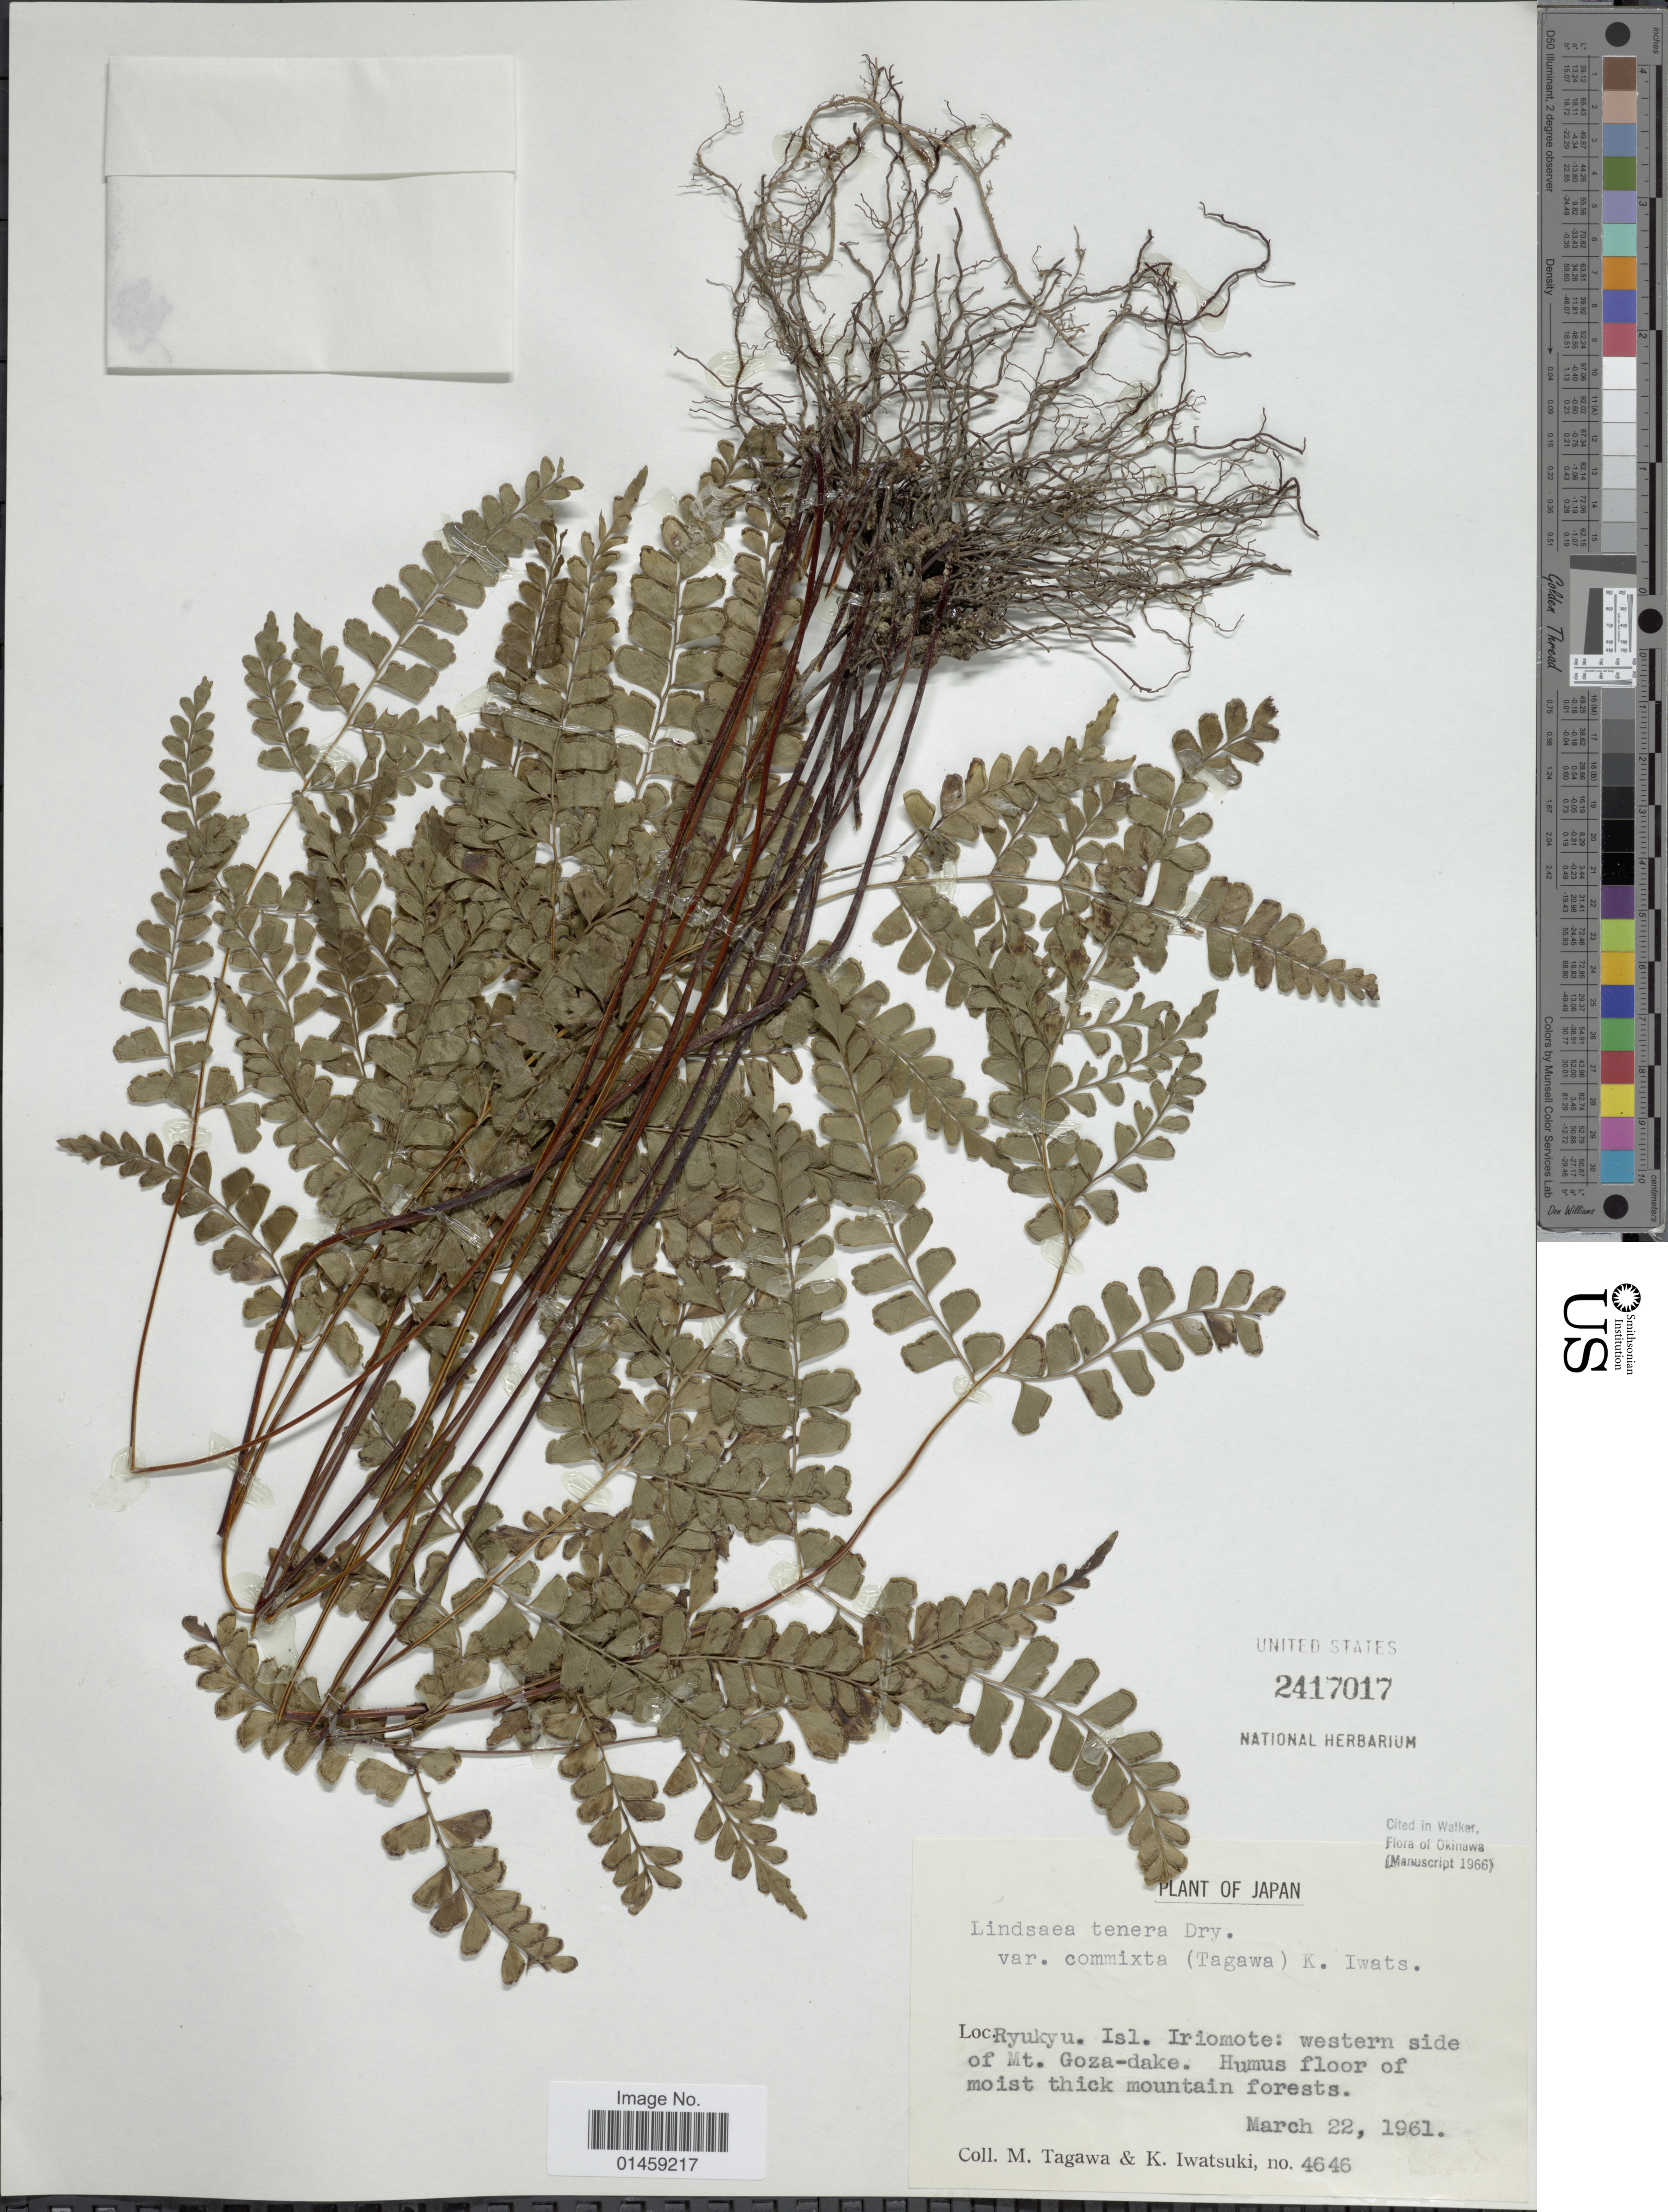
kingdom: Plantae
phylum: Tracheophyta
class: Polypodiopsida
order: Polypodiales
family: Lindsaeaceae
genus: Lindsaea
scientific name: Lindsaea orbiculata var. commixta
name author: (Tagawa) K.U. Kramer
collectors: M. Tagawa & K. Iwatsuki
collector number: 4646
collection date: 1961-03-22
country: Japan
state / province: Okinawa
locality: Ryukyu. Isl. Iriomote: western side of Mt. Goza-dake.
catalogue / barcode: US 2417017